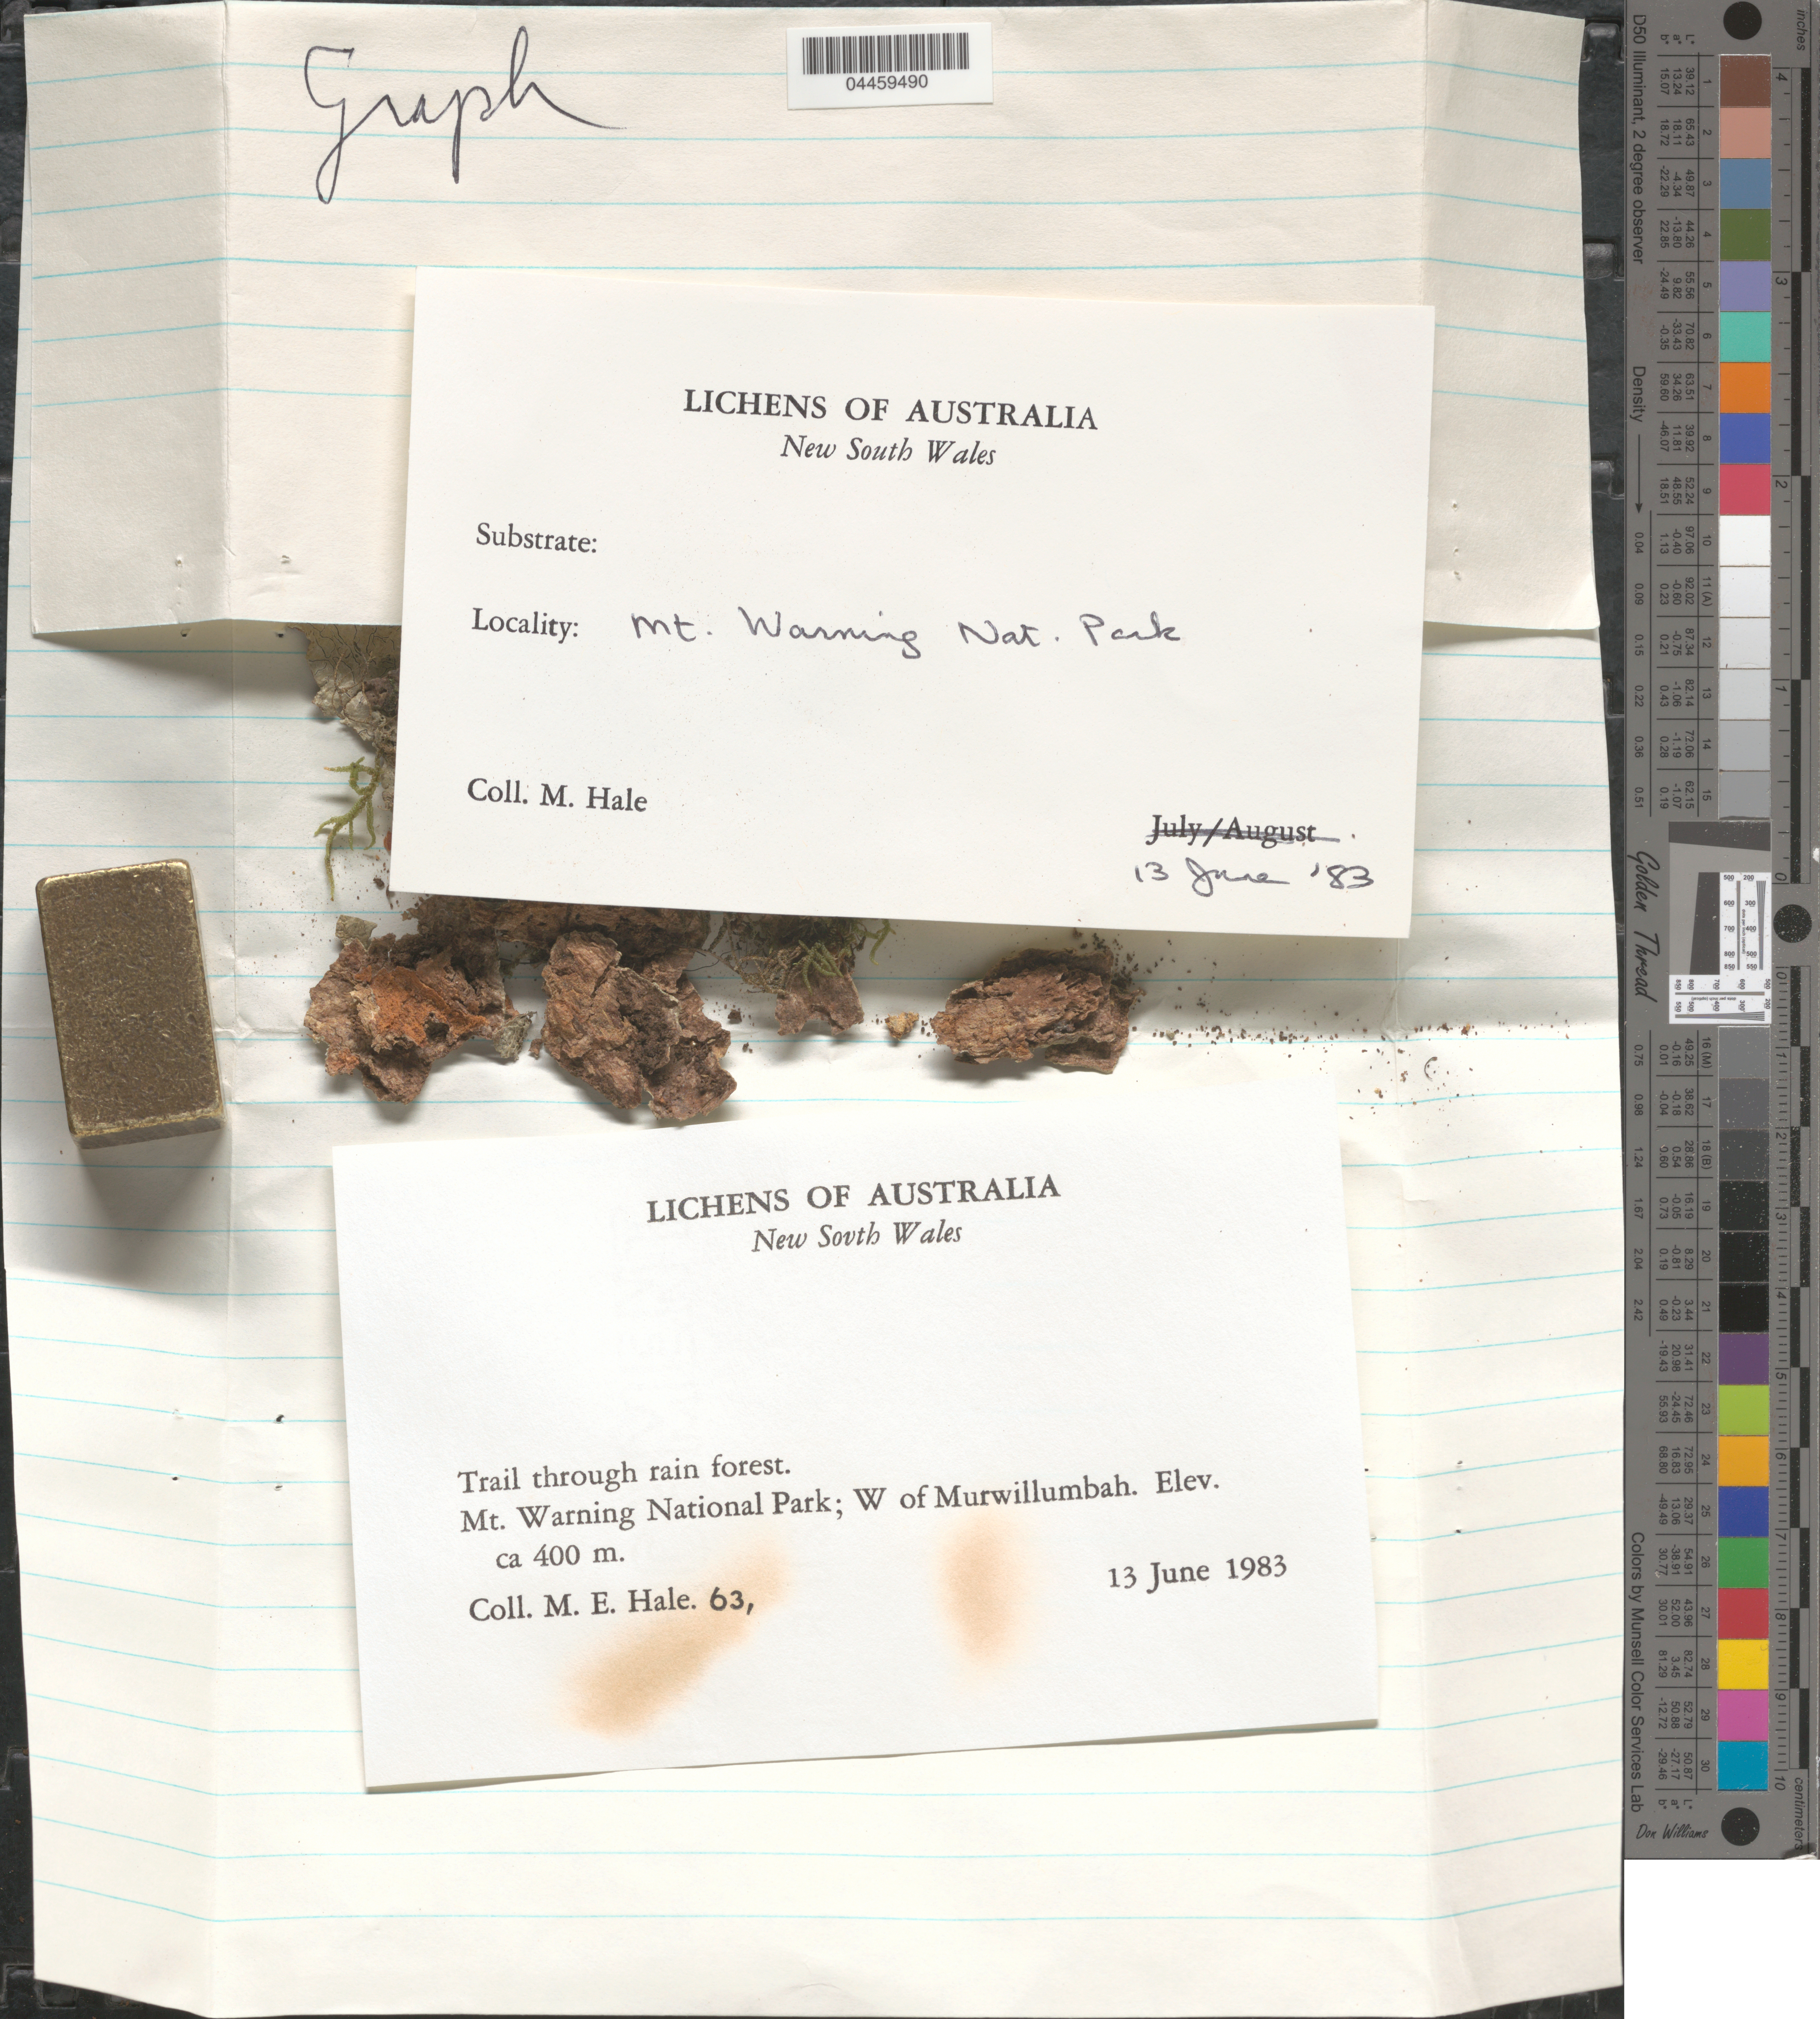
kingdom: Fungi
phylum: Ascomycota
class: Lecanoromycetes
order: Ostropales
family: Graphidaceae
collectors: M. Hale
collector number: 63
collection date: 1983-06-13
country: Australia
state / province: New South Wales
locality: Trail through rain forest. Mt. Warning National Park; W of Murwillumbah.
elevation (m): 400